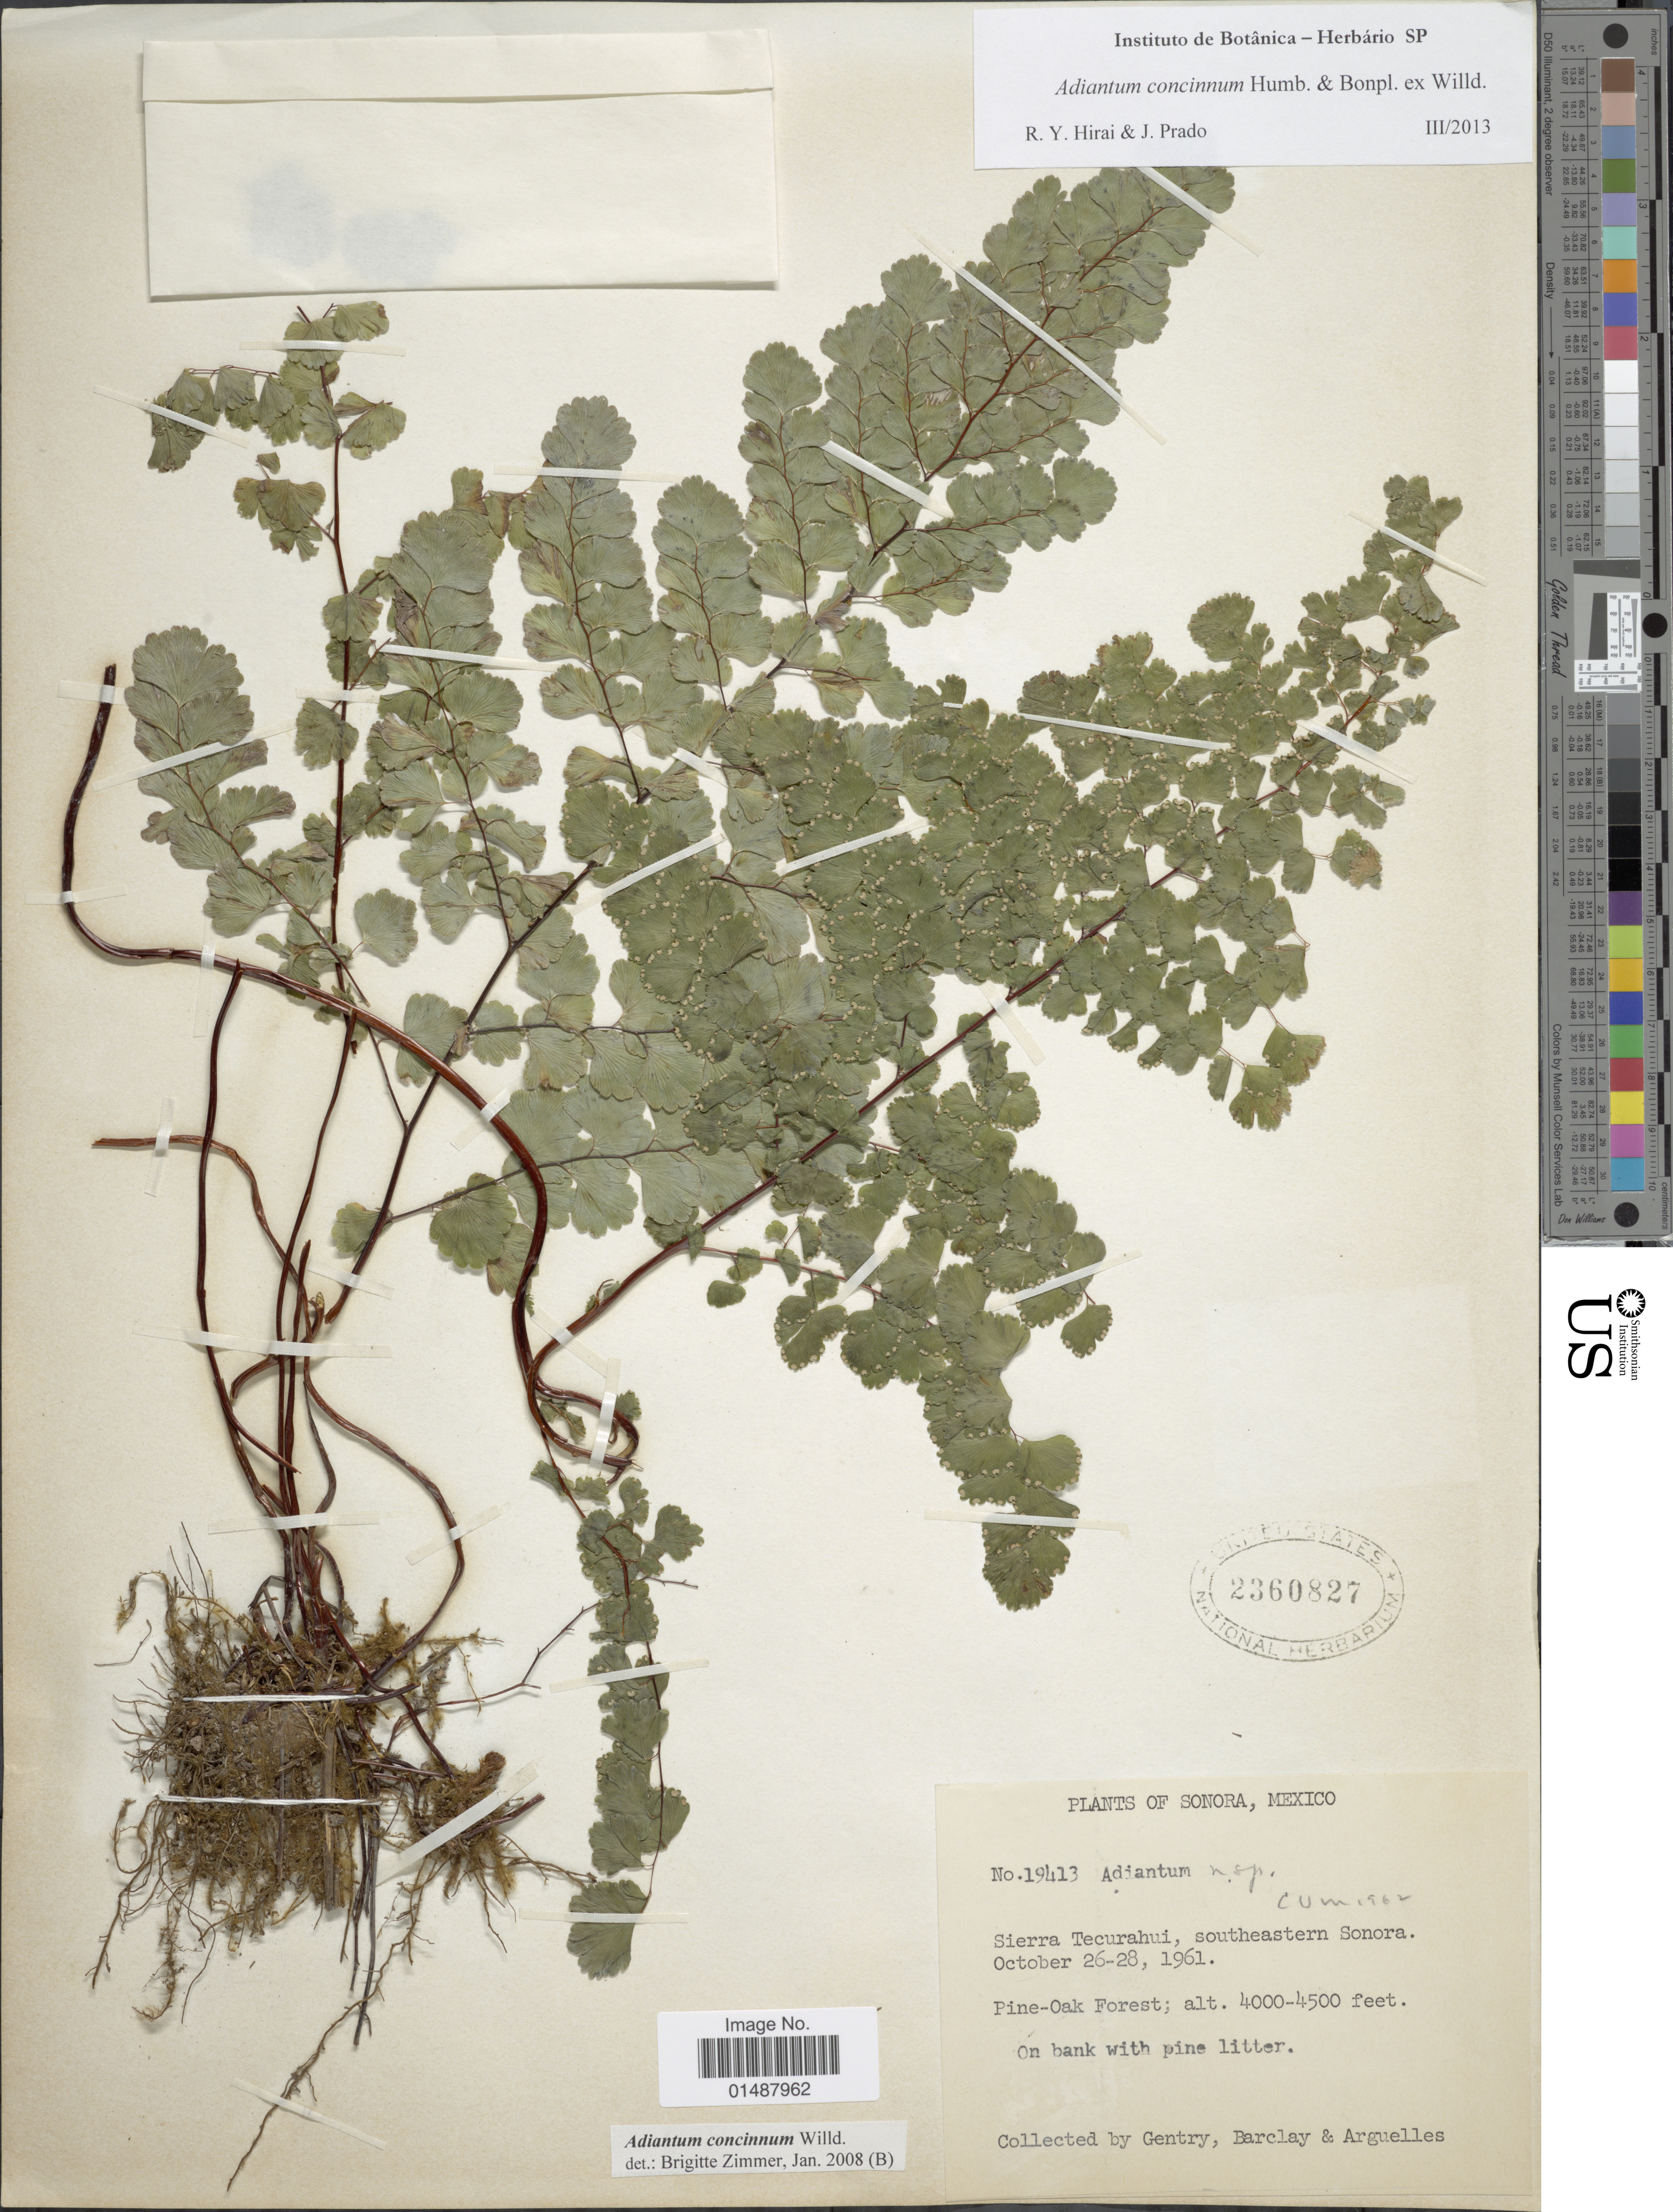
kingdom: Plantae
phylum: Tracheophyta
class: Polypodiopsida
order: Polypodiales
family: Pteridaceae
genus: Adiantum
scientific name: Adiantum concinnum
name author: Humb. & Bonpl. ex Willd.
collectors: Gentry, --, -- Barclay & Arguelles, --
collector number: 19413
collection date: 1961-10-26/1961-10-28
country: Mexico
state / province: Sonora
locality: Sierra Tecurahui, southeastern Sonora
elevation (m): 1219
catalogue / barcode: US 2360827